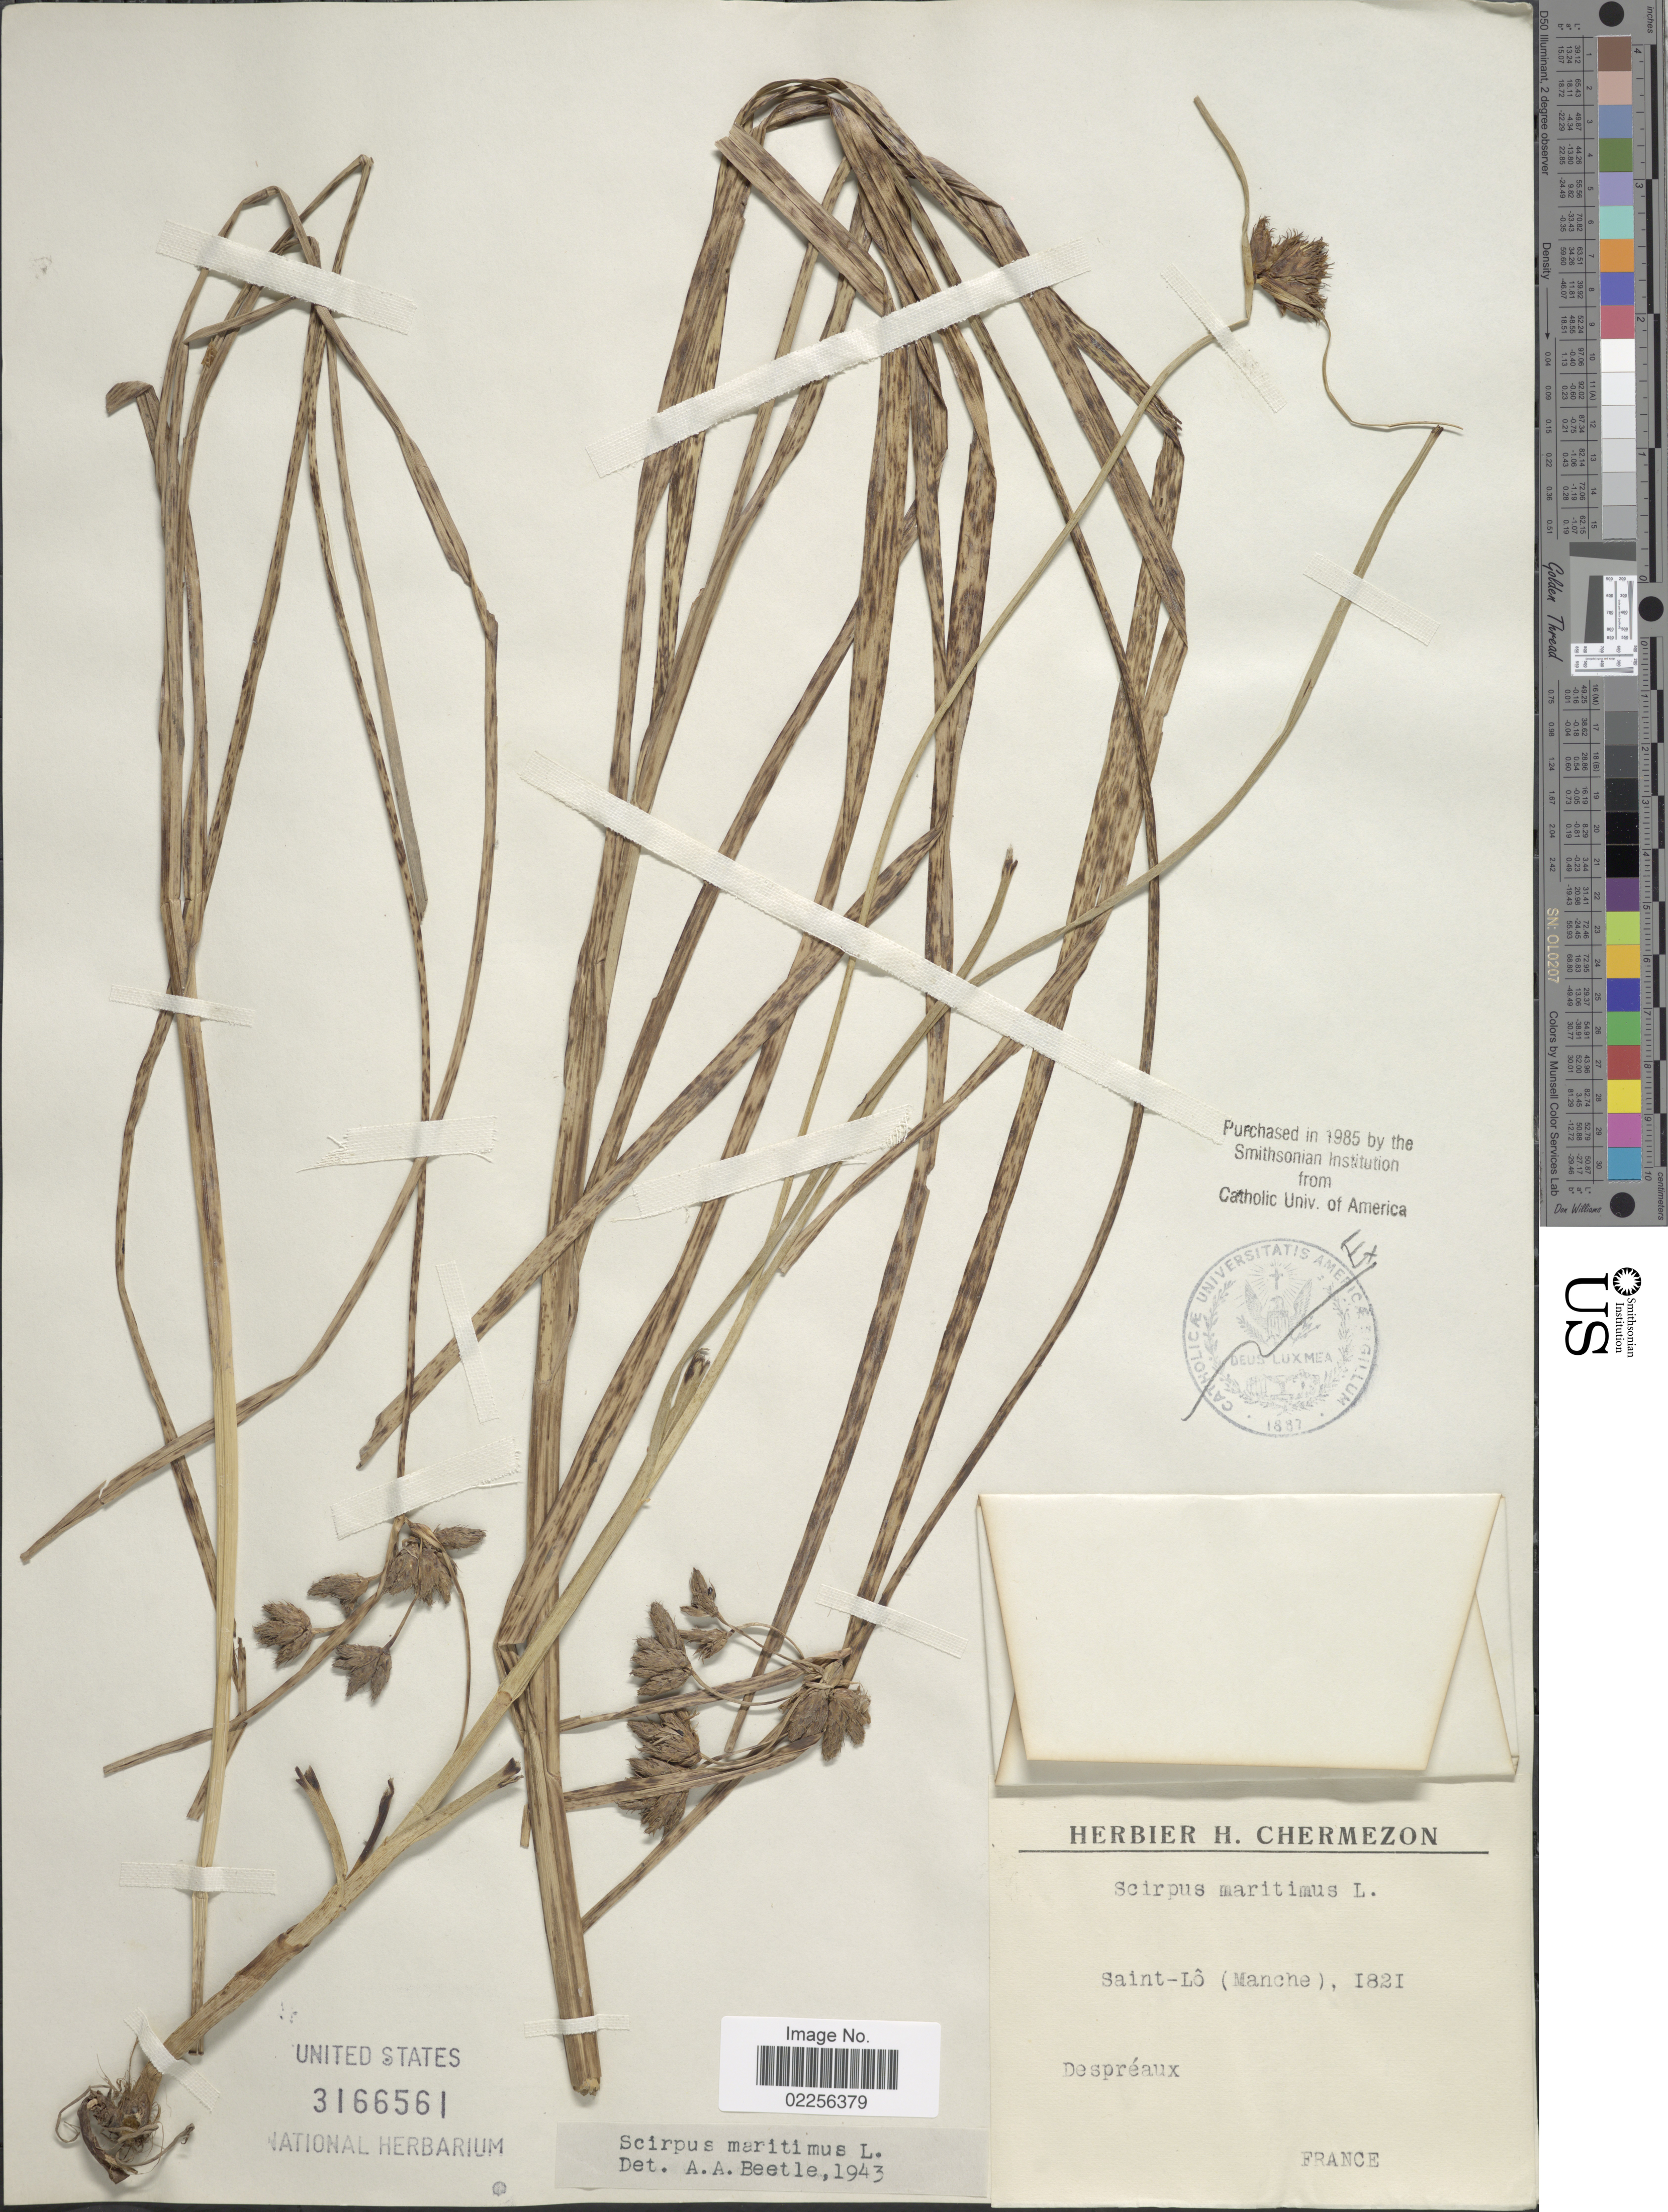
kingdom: Plantae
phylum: Tracheophyta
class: Liliopsida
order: Poales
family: Cyperaceae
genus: Bolboschoenus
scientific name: Bolboschoenus maritimus subsp. maritimus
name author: (L.) Palla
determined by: Strong, Mark T., (BOT), Smithsonian Institution - National Museum of Natural History (UNITED STATES)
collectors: Ex herb. H. Chermezon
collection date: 1821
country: France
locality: Saint-Lo (Manche), Despreaux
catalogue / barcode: US 3166561